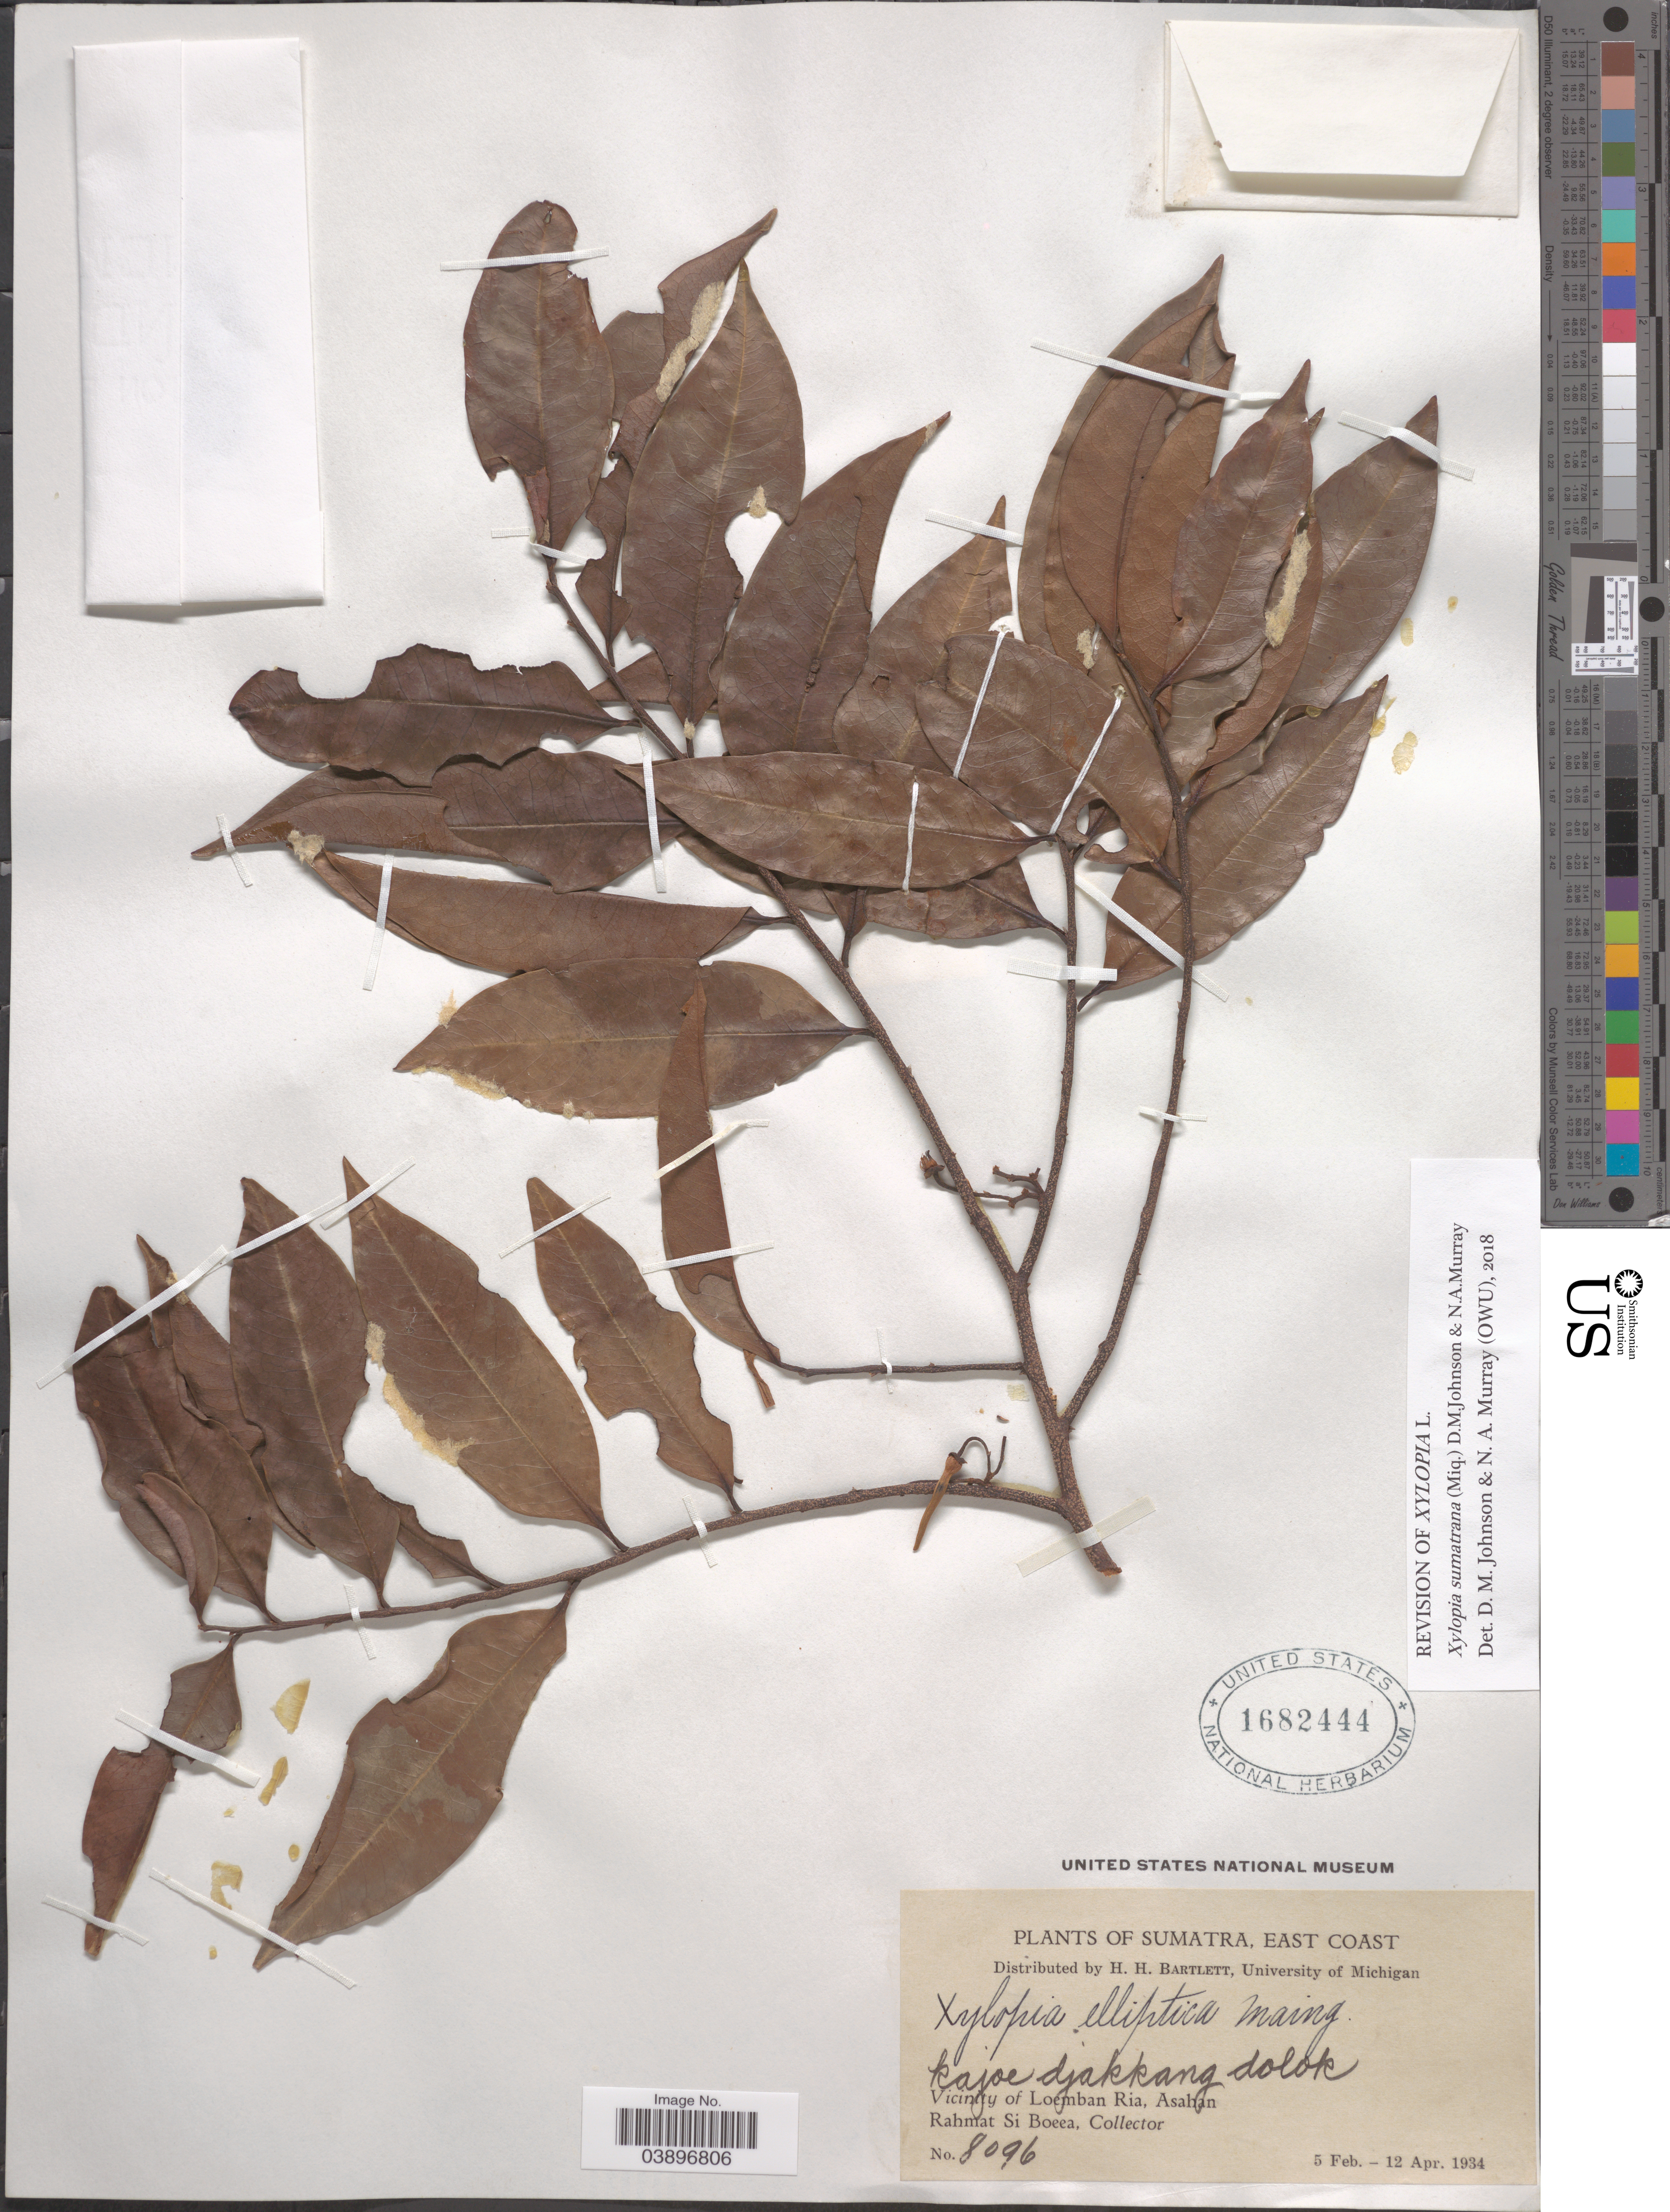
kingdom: Plantae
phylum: Tracheophyta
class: Magnoliopsida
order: Magnoliales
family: Annonaceae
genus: Xylopia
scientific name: Xylopia sumatrana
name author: (Miq.) D.M. Johnson & N.A. Murray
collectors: Rahmat Si Boeea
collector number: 8096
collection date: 1934-02-05/1934-04-12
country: Indonesia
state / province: Sumatra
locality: East Coast. Vicinity of Loemban Ria, Asahan.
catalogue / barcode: US 1682444